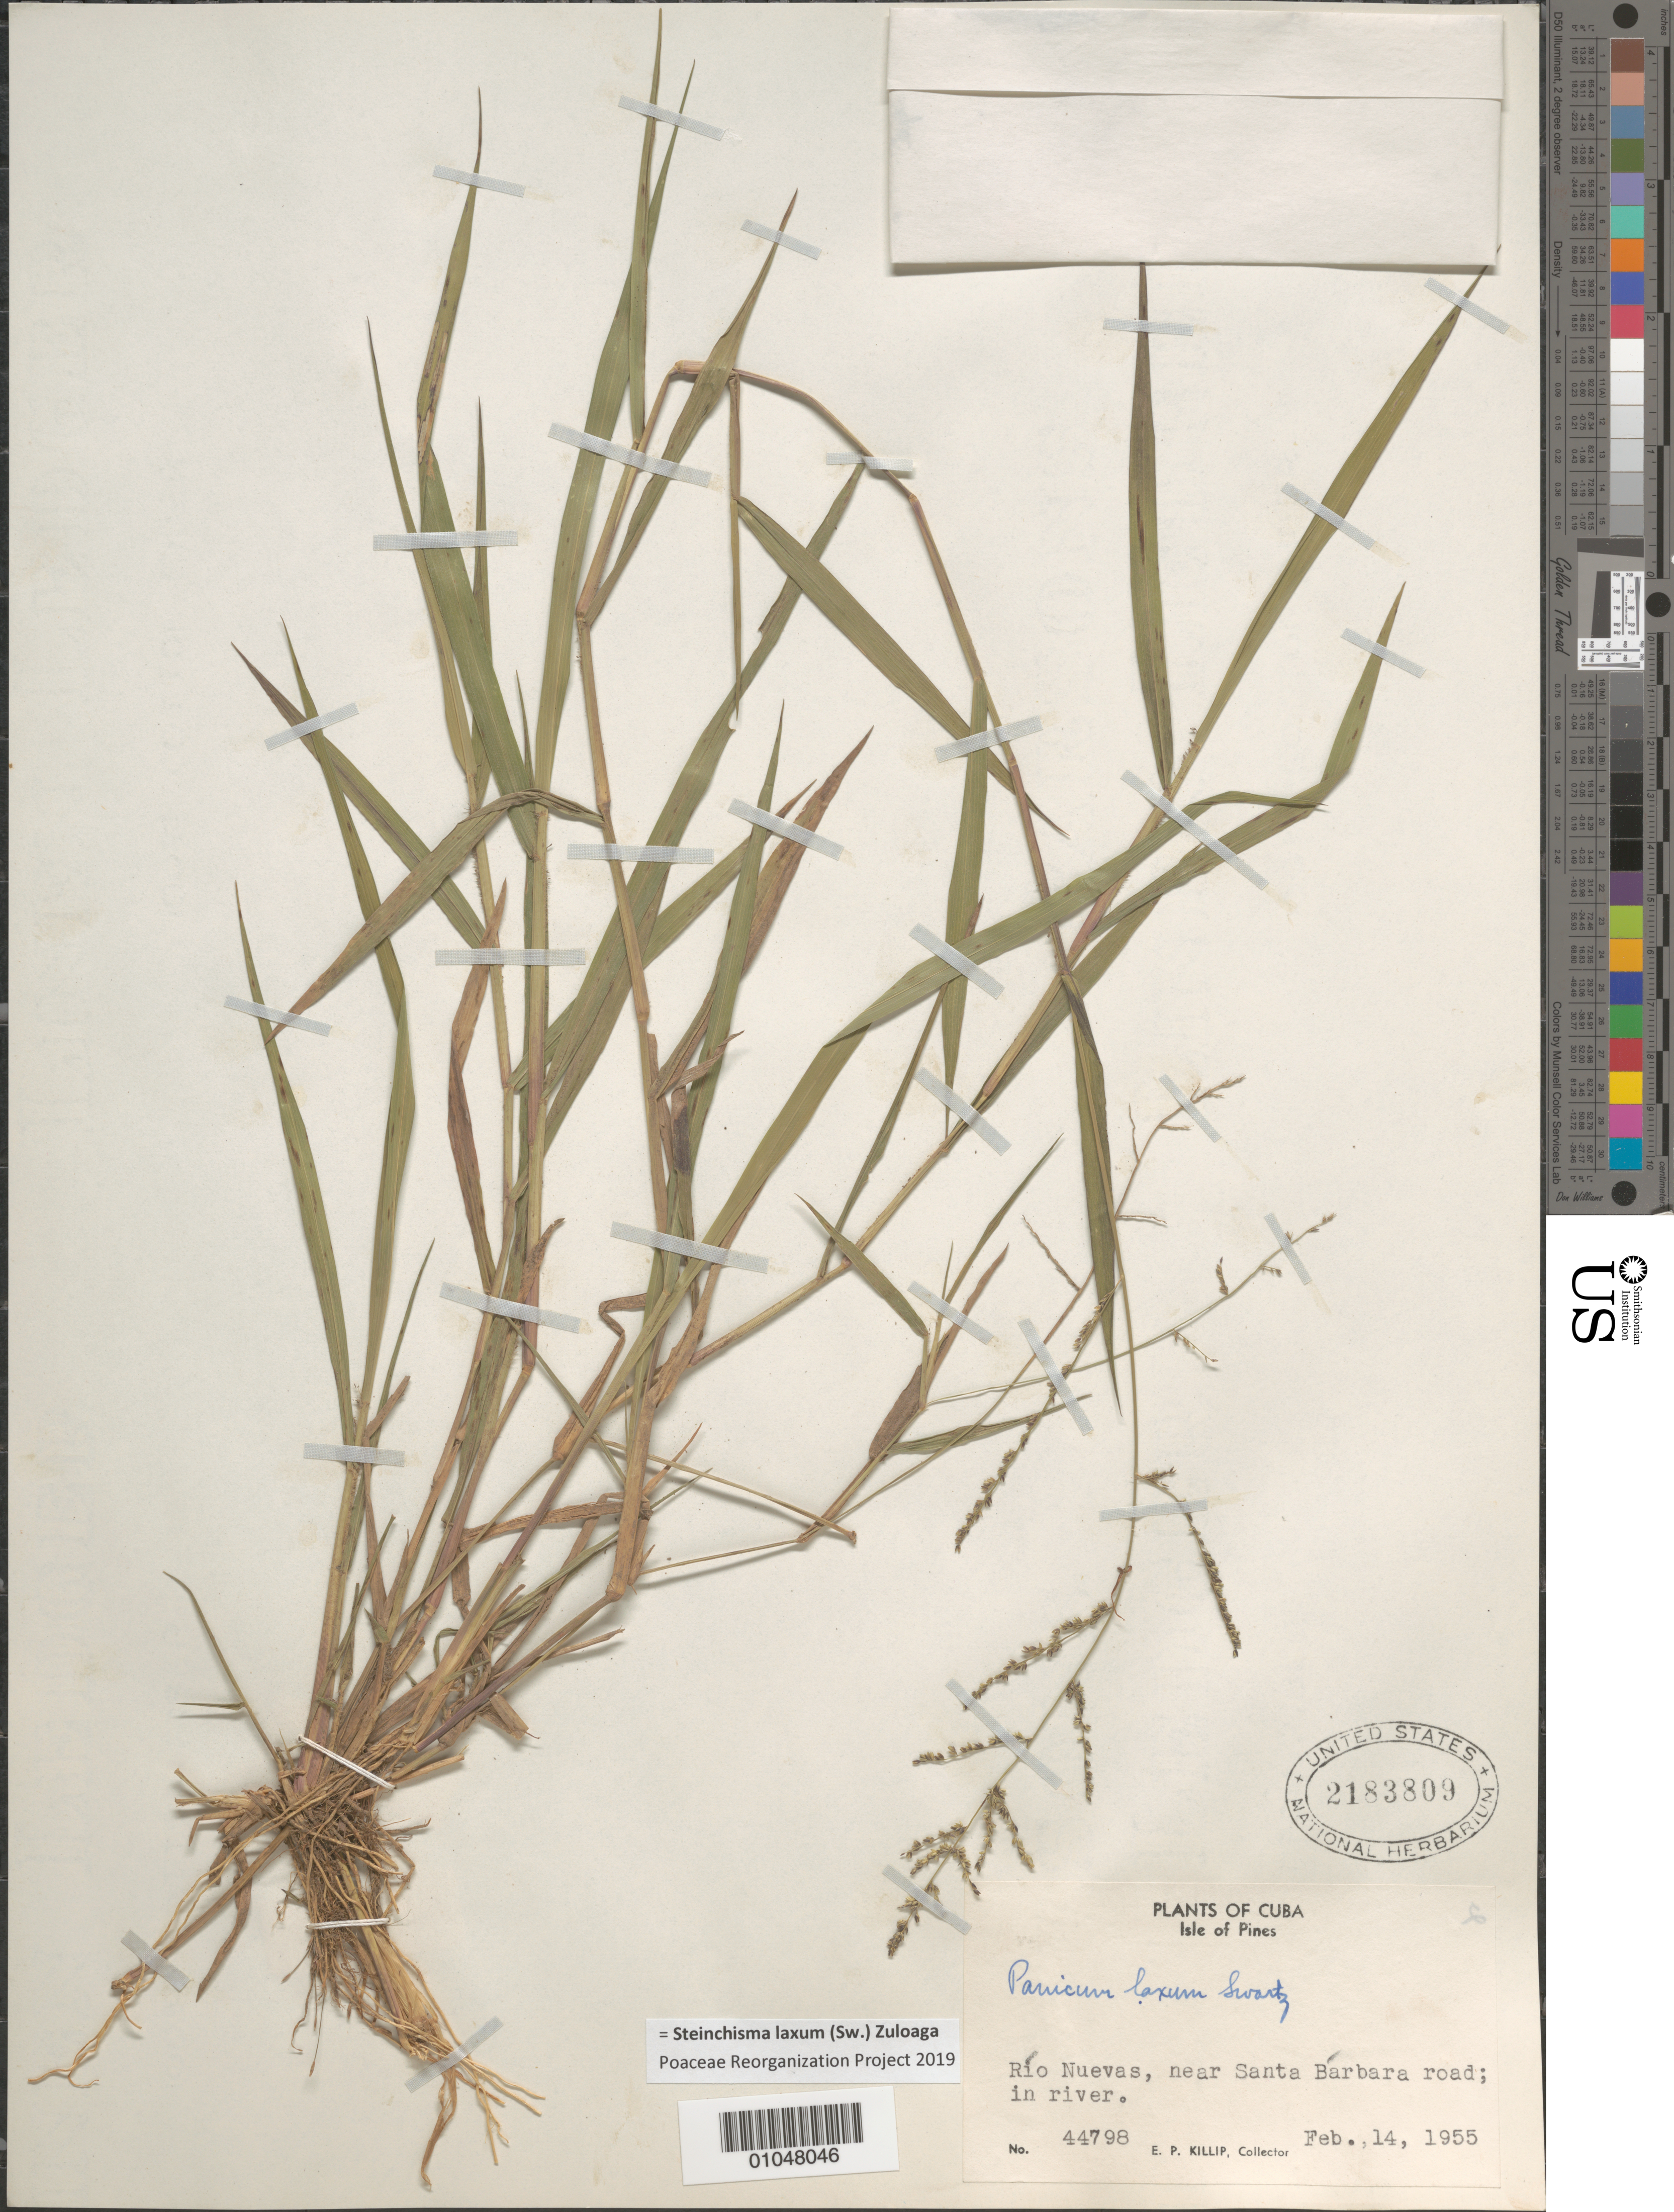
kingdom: Plantae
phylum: Tracheophyta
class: Liliopsida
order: Poales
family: Poaceae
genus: Panicum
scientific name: Panicum laxum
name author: Sw.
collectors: E. P. Killip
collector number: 44798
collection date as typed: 14 Feb 1955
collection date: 1955-02-14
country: Cuba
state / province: Isla de la Juventud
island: Isla de la Juventud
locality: Rio Nuevas, near Santa Barbara rd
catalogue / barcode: US 2183809